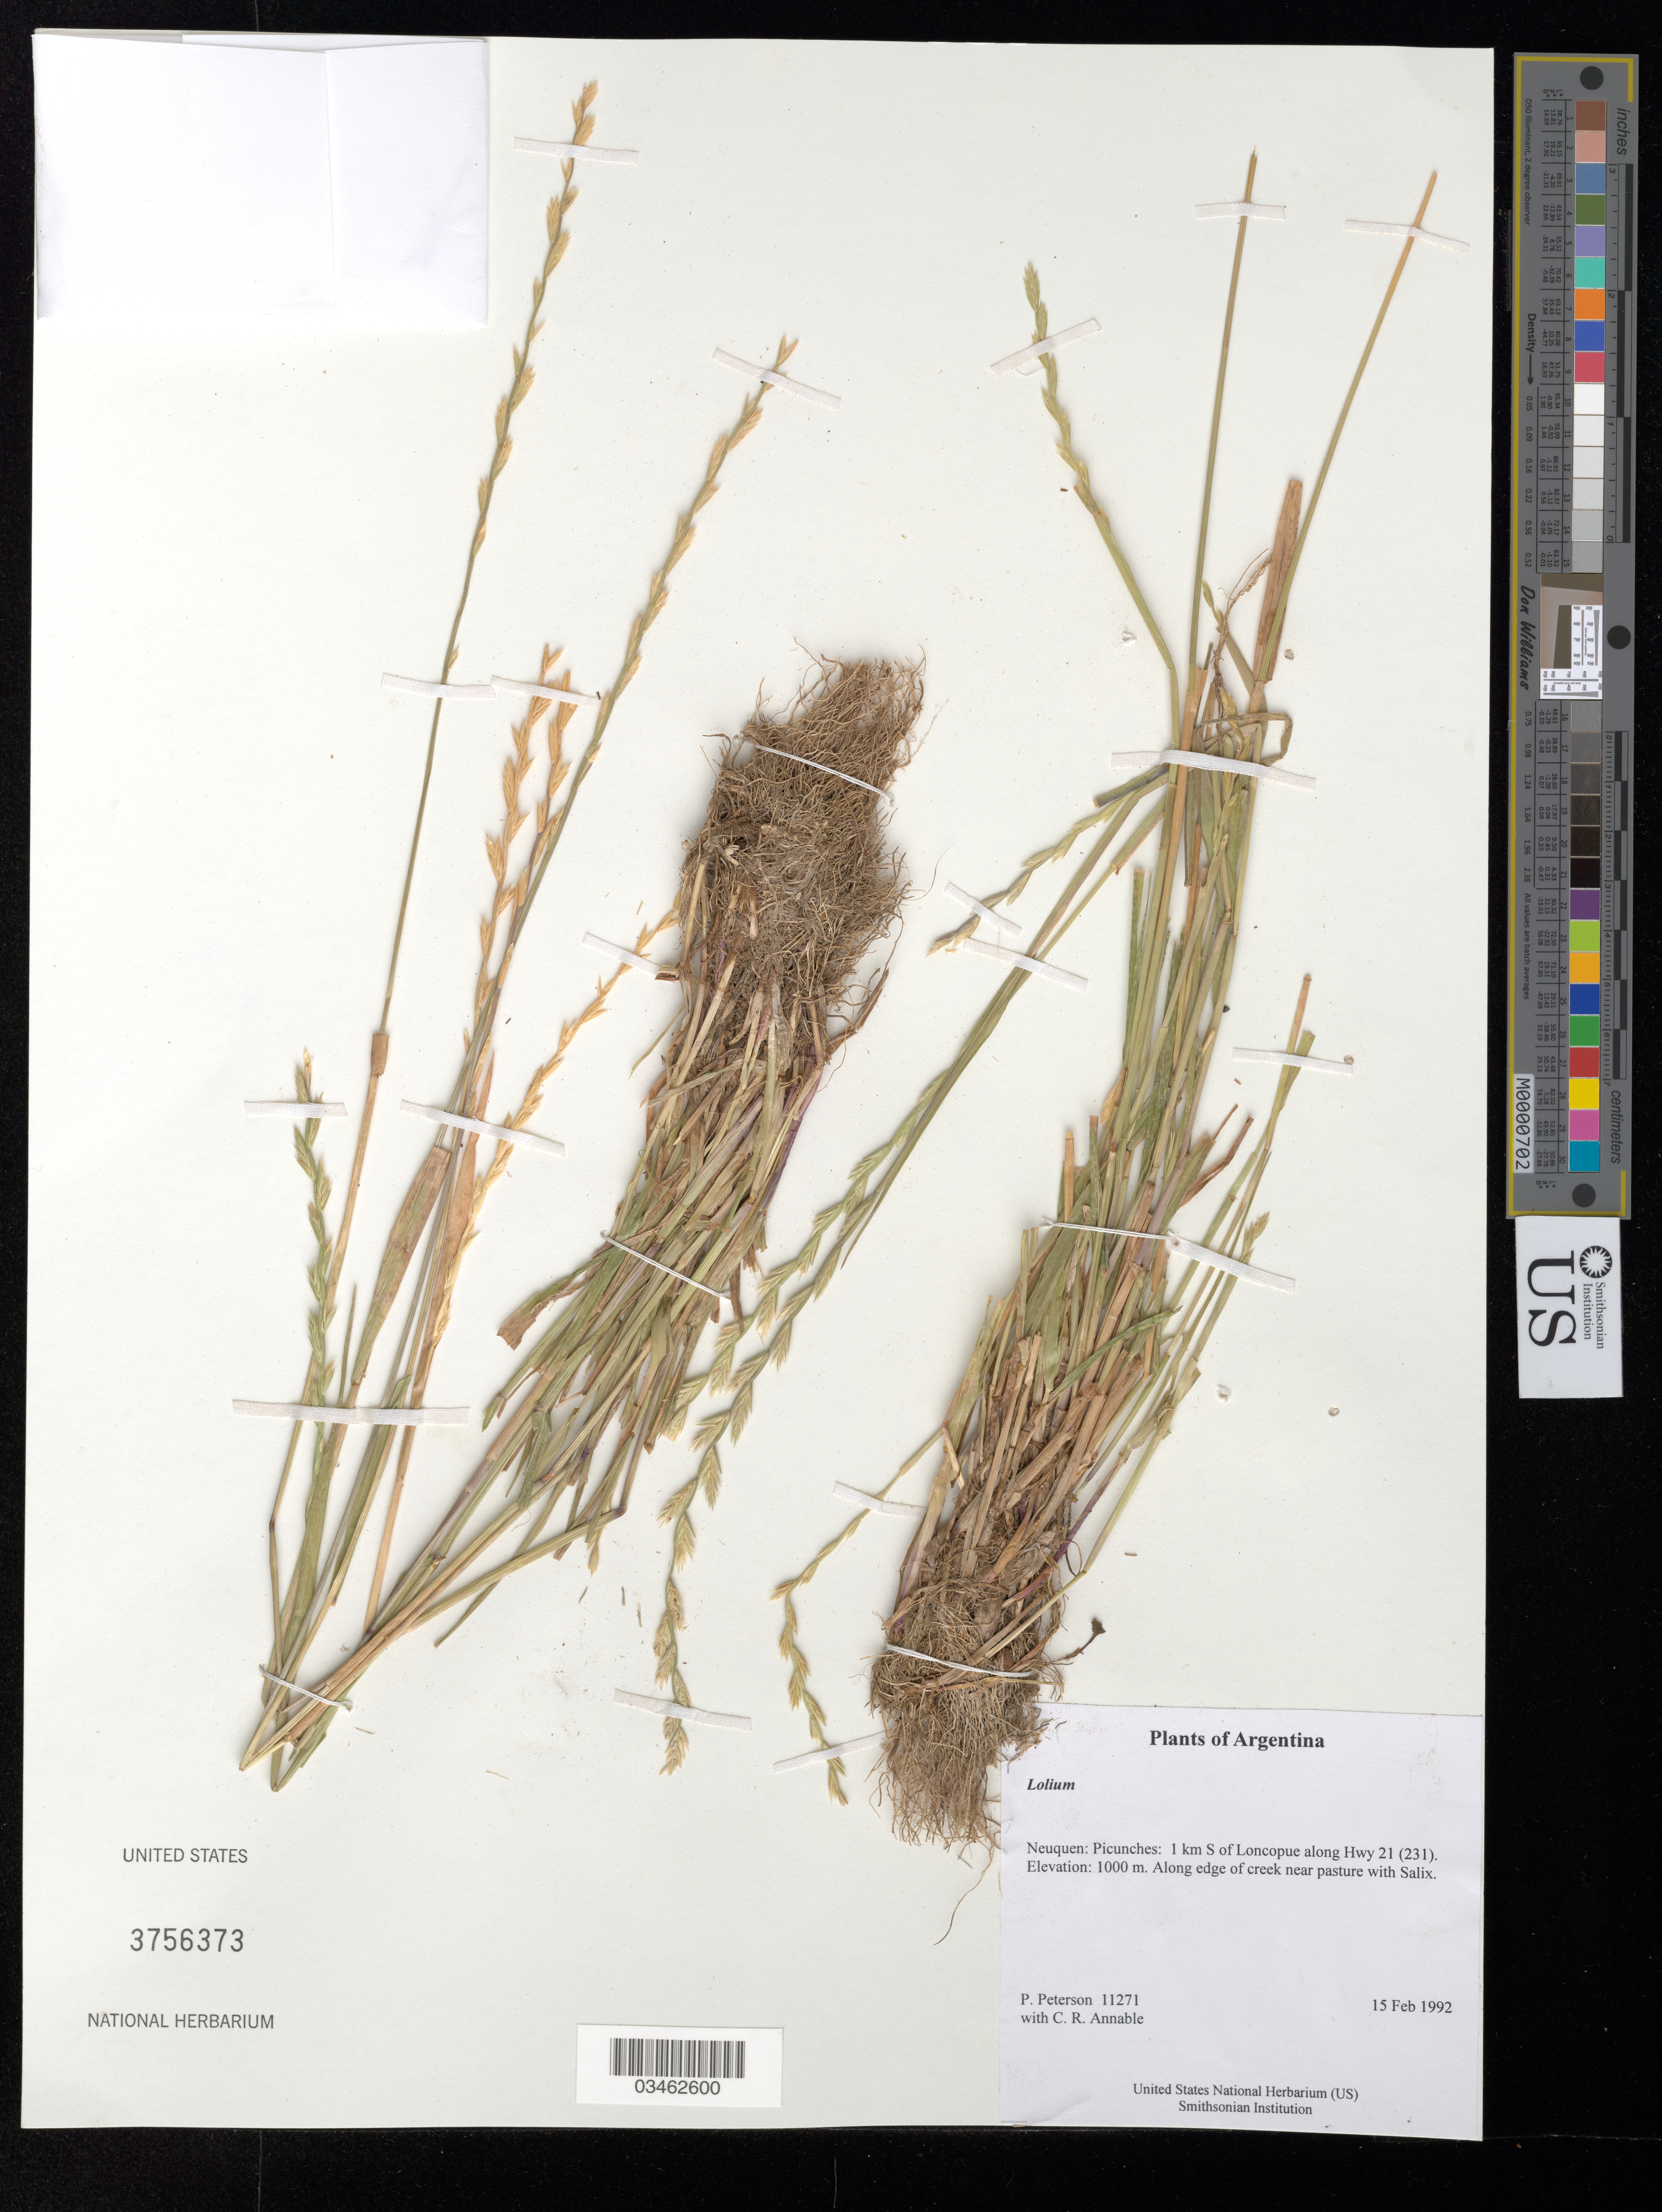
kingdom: Plantae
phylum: Tracheophyta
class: Liliopsida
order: Poales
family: Poaceae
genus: Lolium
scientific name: Lolium sp.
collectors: P. M. Peterson & C. R. Annable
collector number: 11271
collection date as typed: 15 Feb 1992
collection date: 1992-02-15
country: Argentina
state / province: Neuquen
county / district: Picunches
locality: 1 km S of Loncopue along Hwy 21 (231).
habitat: Along edge of creek near pasture with Salix.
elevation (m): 1000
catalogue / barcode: US 3756373